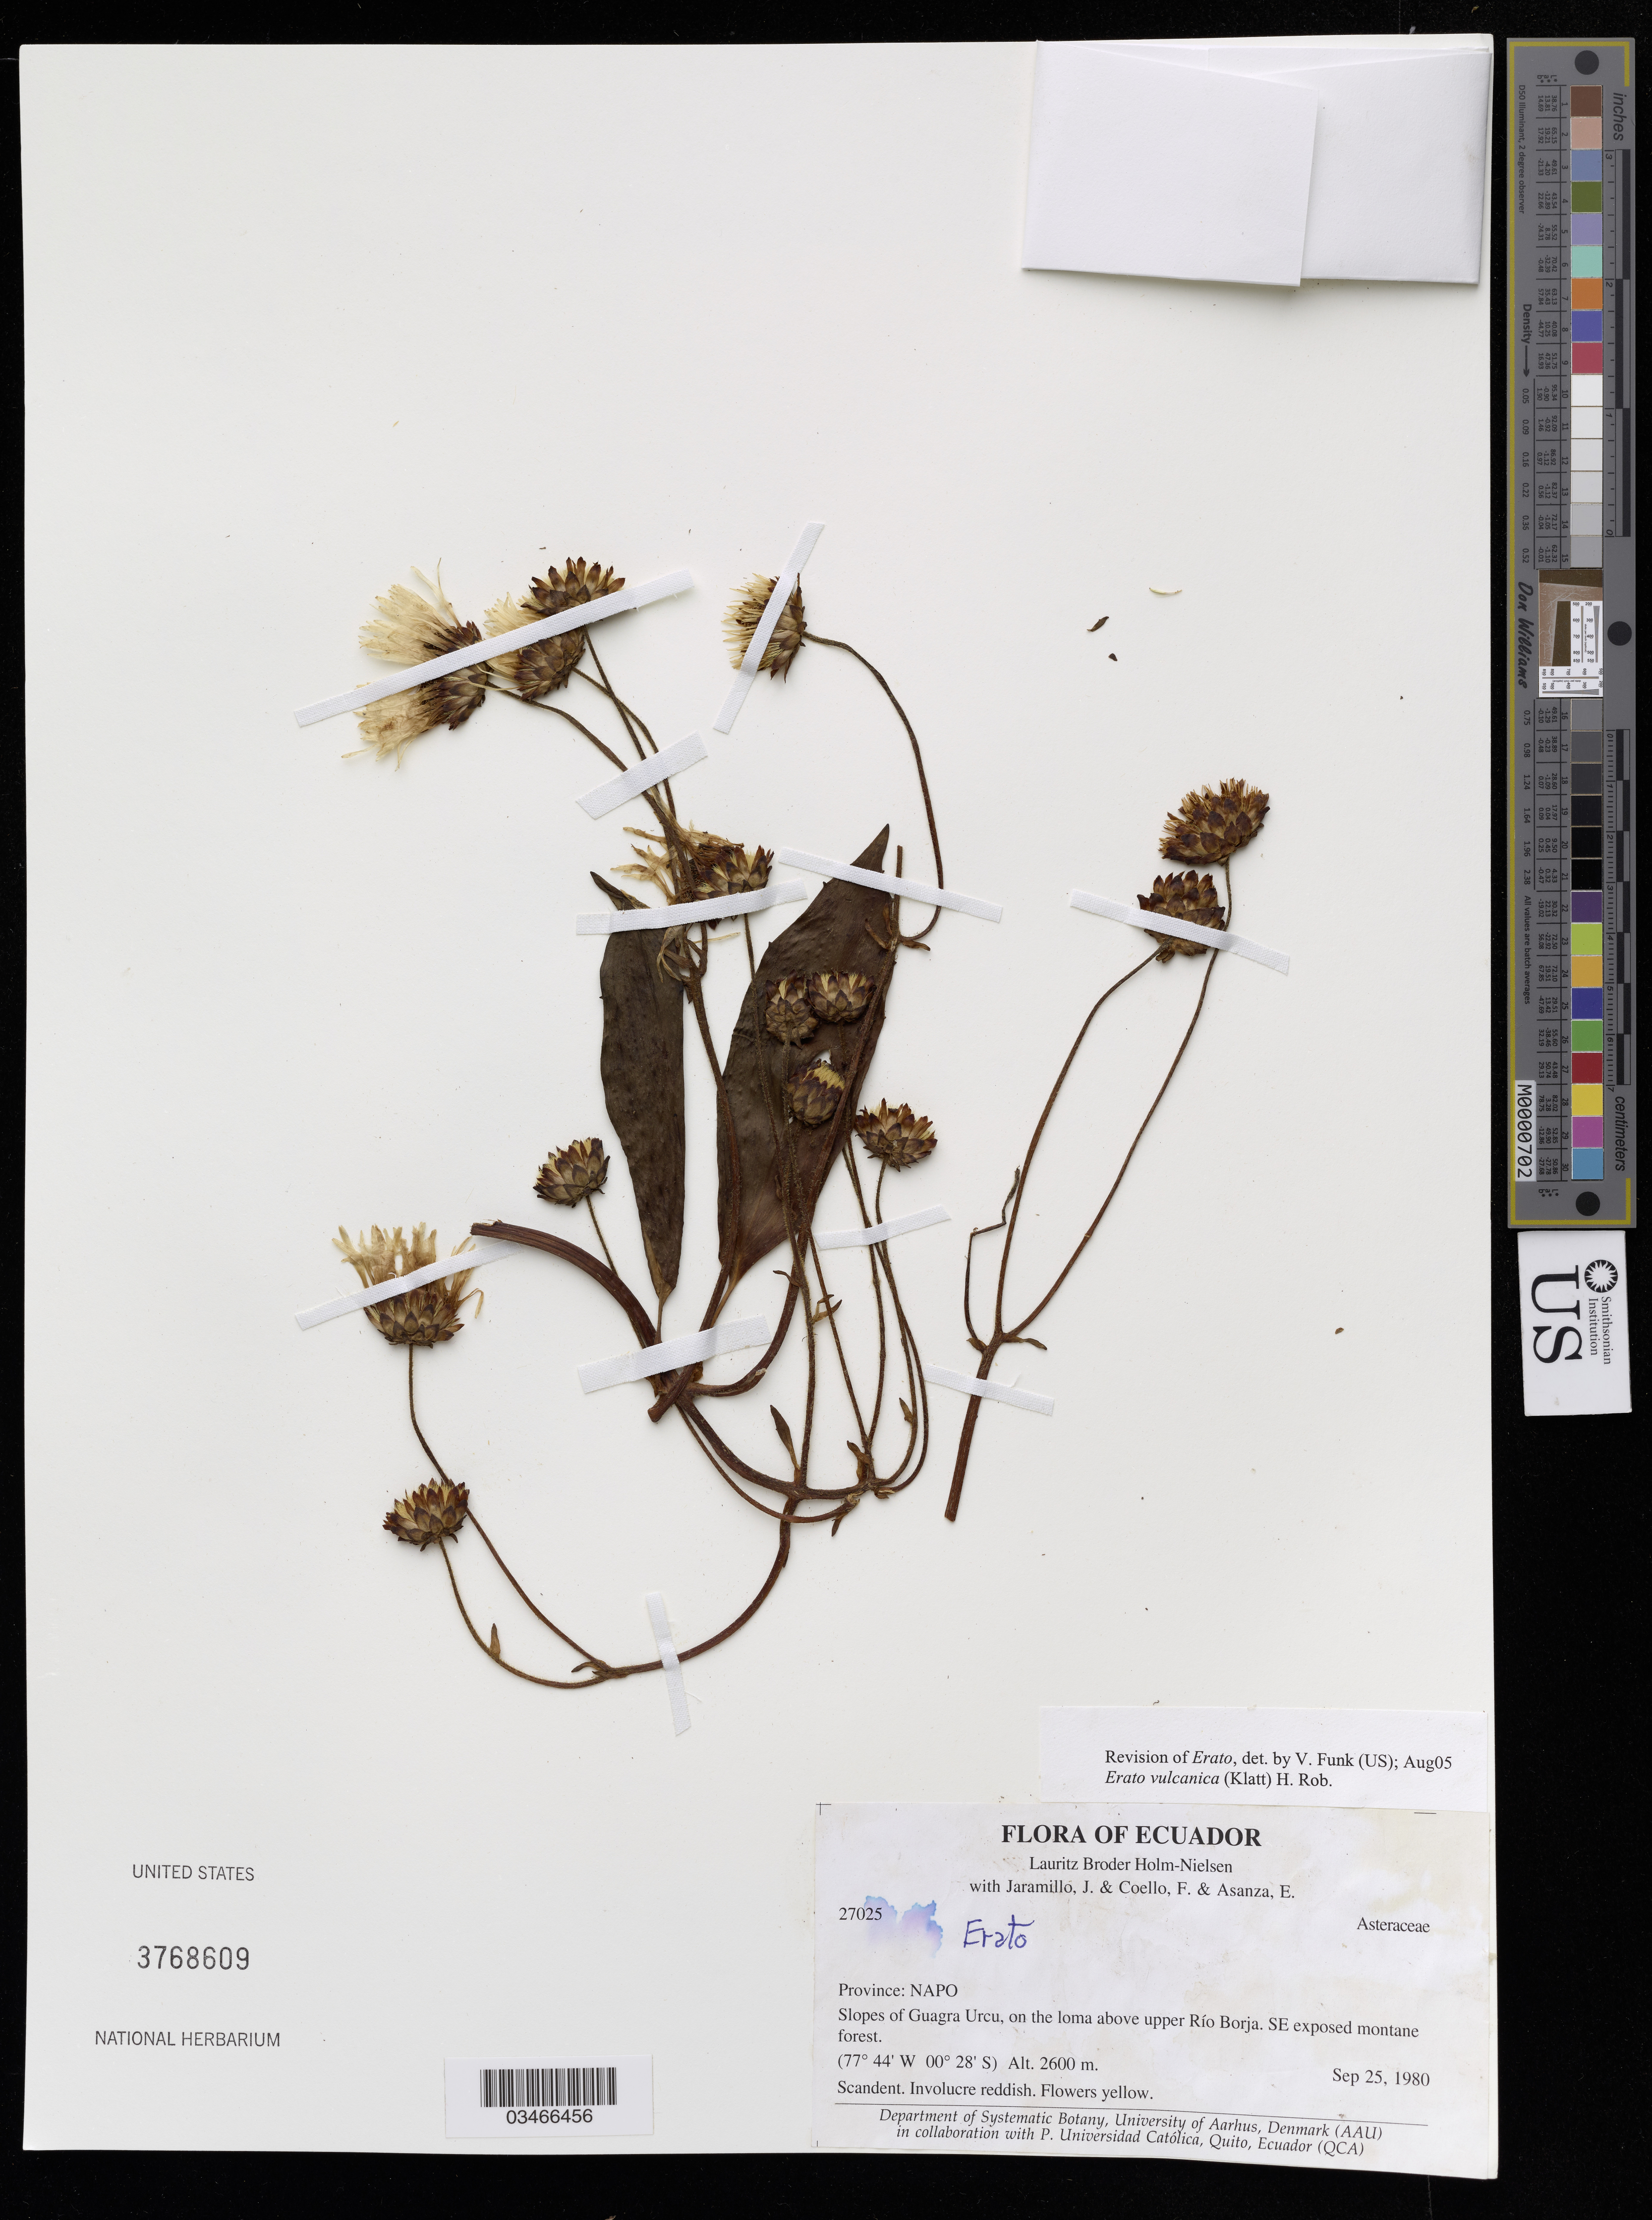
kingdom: Plantae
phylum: Tracheophyta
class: Magnoliopsida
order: Asterales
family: Asteraceae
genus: Erato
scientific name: Erato vulcanica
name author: (Klatt) H. Rob.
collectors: L. B. Holm-Nielsen, J. Jaramillo, F. Coello & E. Asanza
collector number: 27025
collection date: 1980-09-25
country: Ecuador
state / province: Napo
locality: Slopes of Guagra Urcu, on the loam above upper Rio Borja. SE exposed montane forest.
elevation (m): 2600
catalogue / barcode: US 3768609